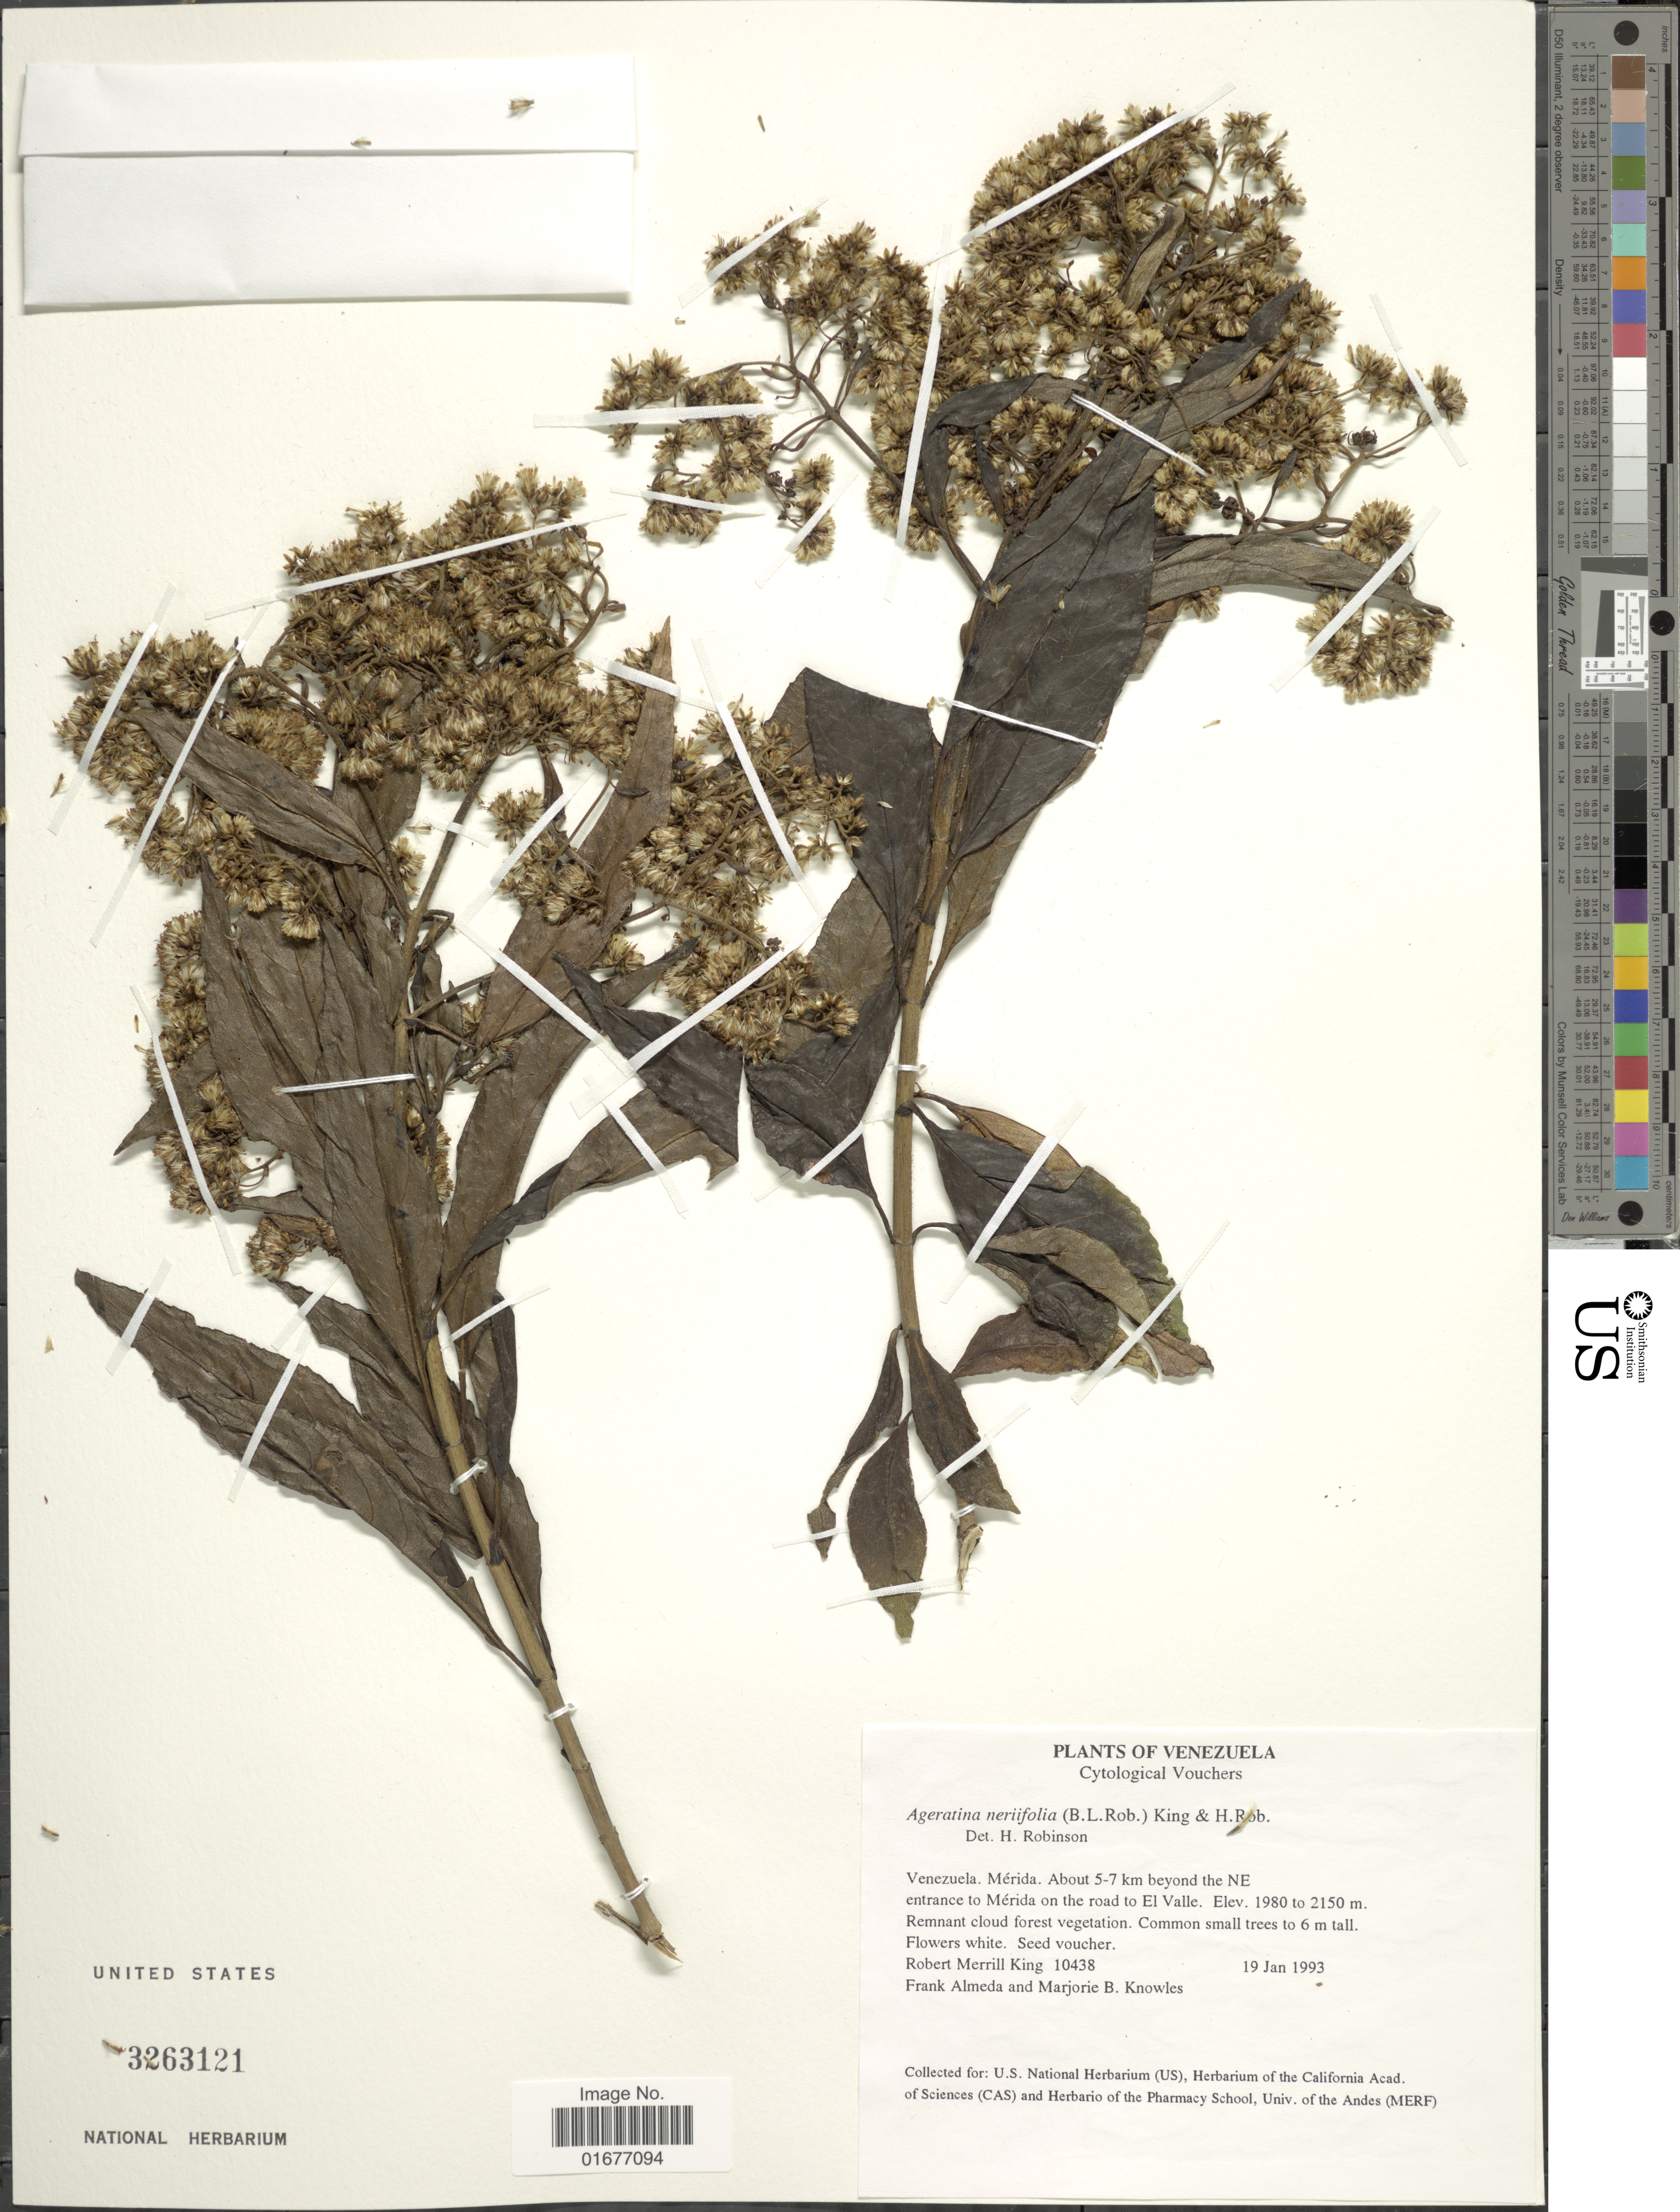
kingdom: Plantae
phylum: Tracheophyta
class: Magnoliopsida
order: Asterales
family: Asteraceae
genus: Ageratina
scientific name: Ageratina neriifolia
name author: (B.L. Rob.) R.M. King & H. Rob.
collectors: R. M. King, F. Almeda & M. B. Knowles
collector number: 10438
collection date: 1993-01-19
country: Venezuela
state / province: Mérida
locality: About 5-7 km beyond the NE entrance to Merida on the road to El Valle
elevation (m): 1980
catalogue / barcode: US 3263121